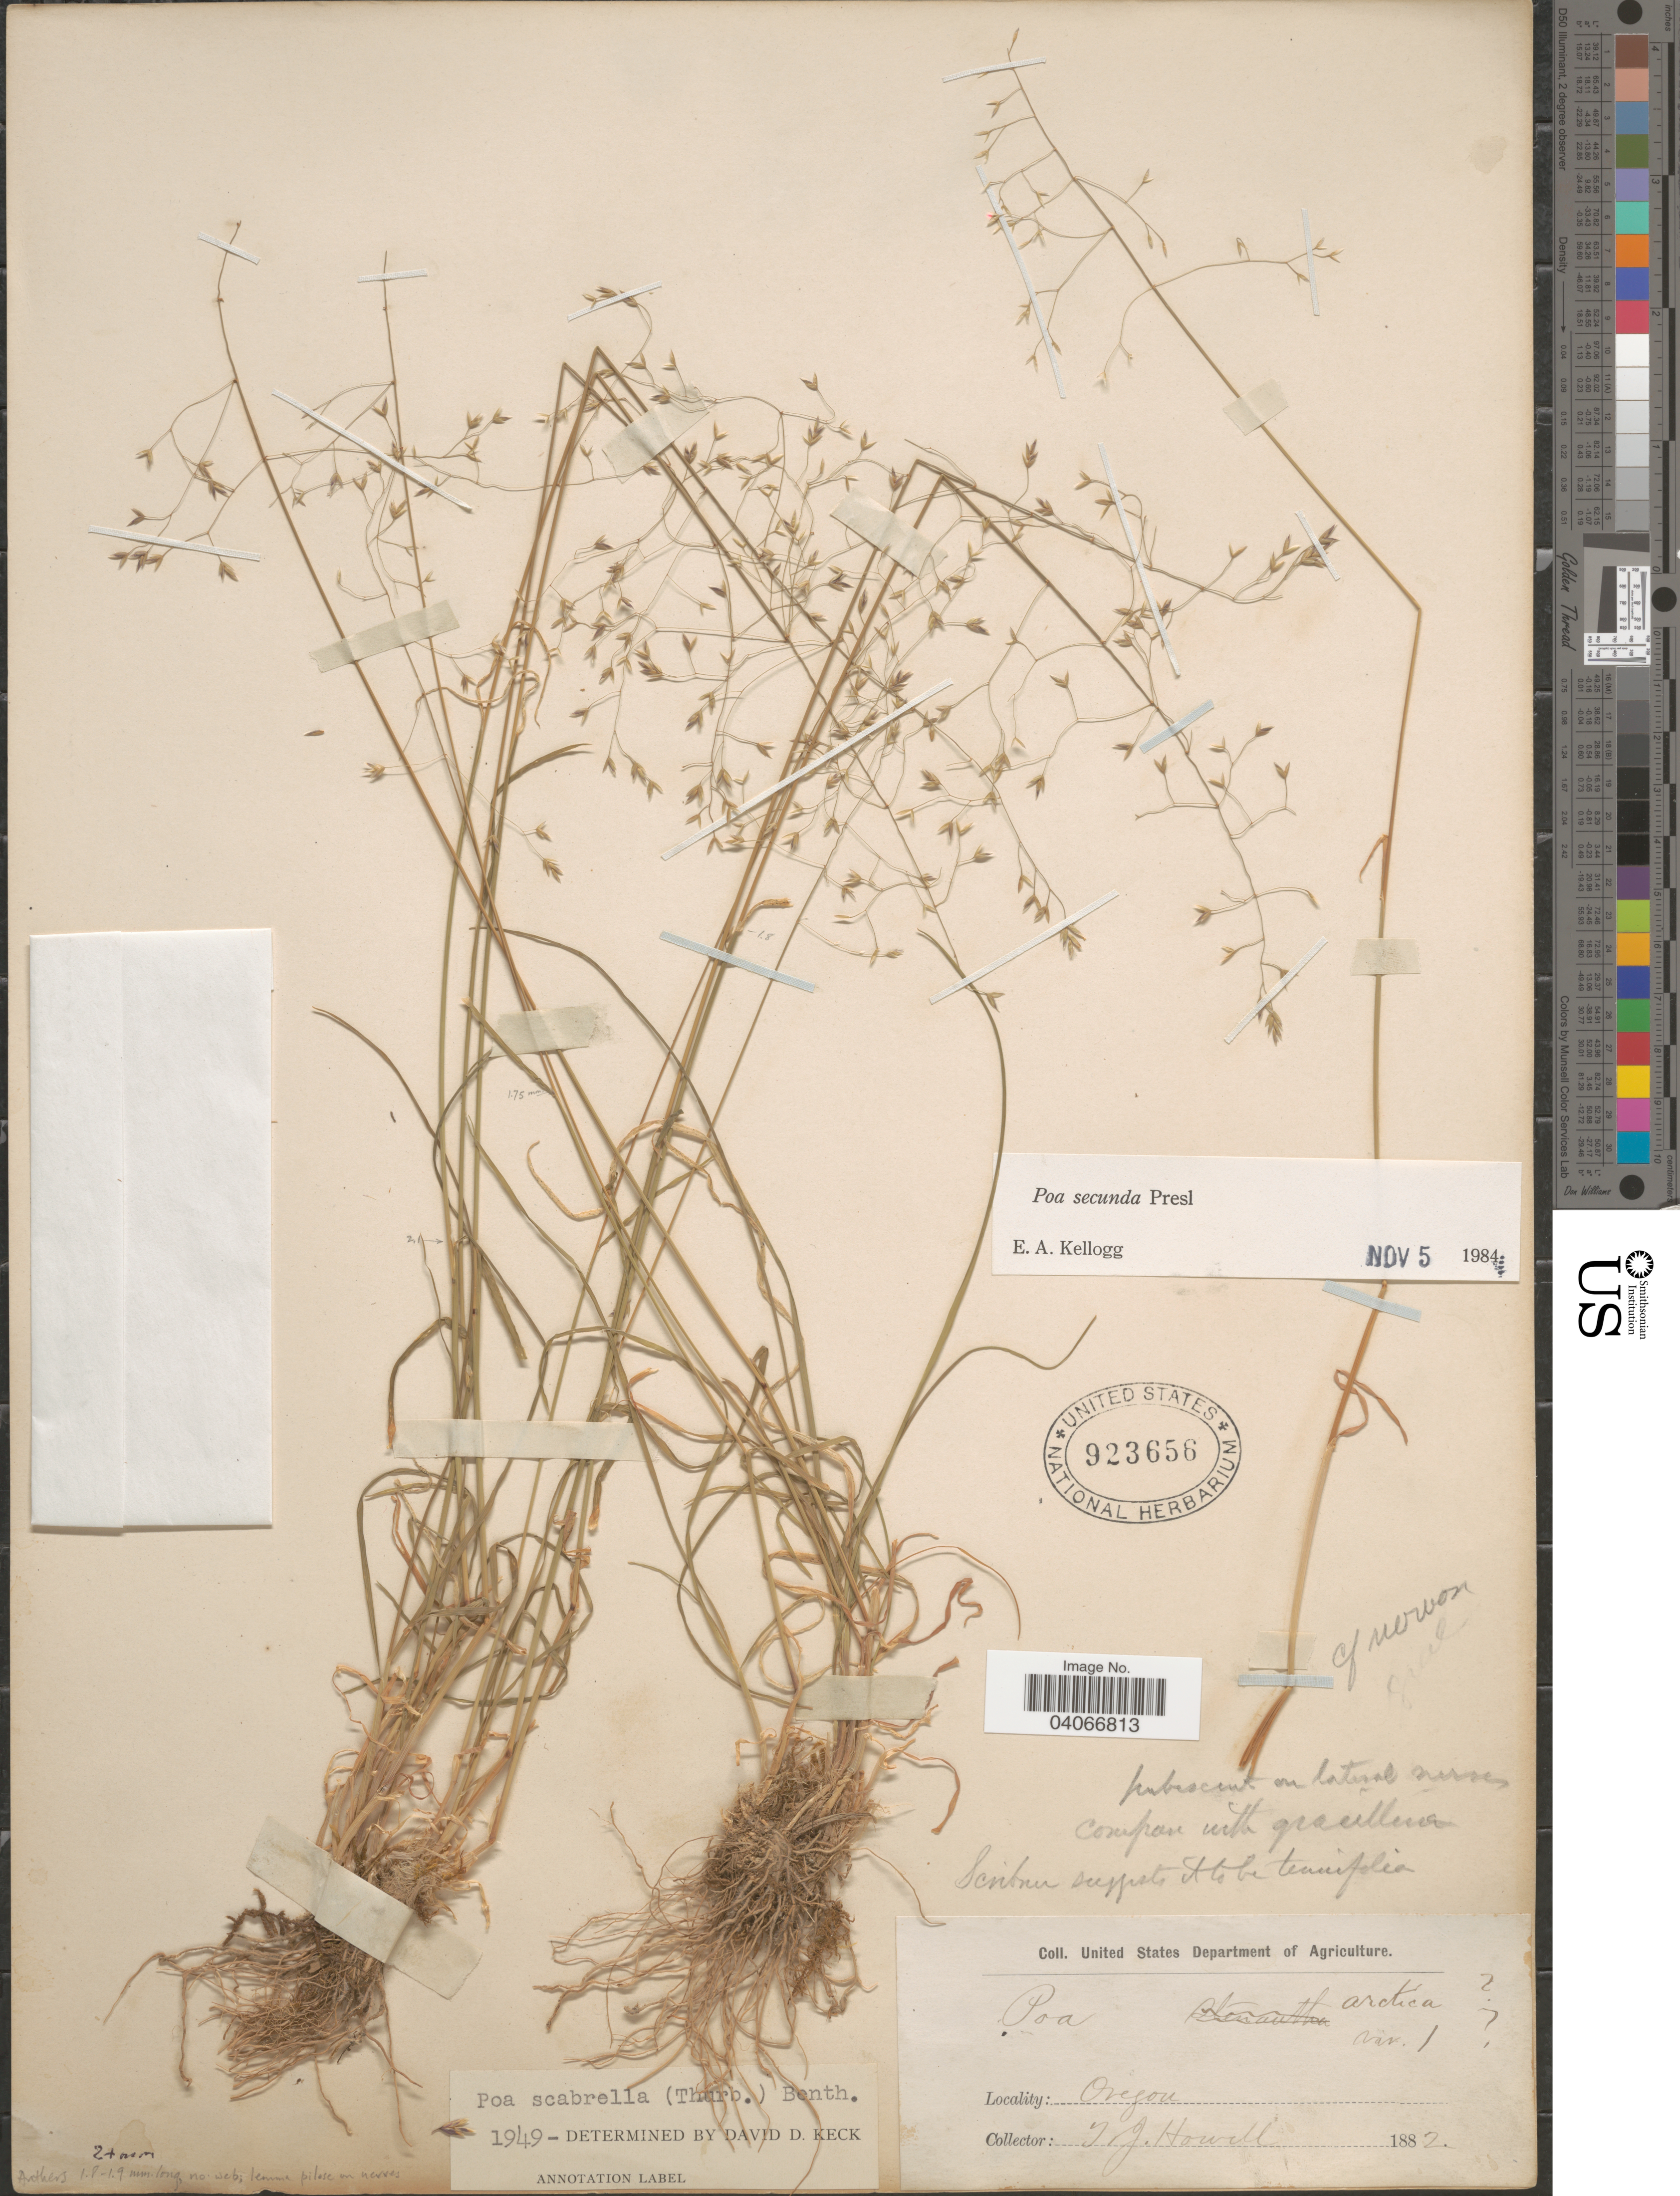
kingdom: Plantae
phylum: Tracheophyta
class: Liliopsida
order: Poales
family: Poaceae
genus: Poa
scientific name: Poa secunda subsp. secunda var. scabrella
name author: (Thurb.) Soreng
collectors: T. J. Howell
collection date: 1882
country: United States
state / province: Oregon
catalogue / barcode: US 923656